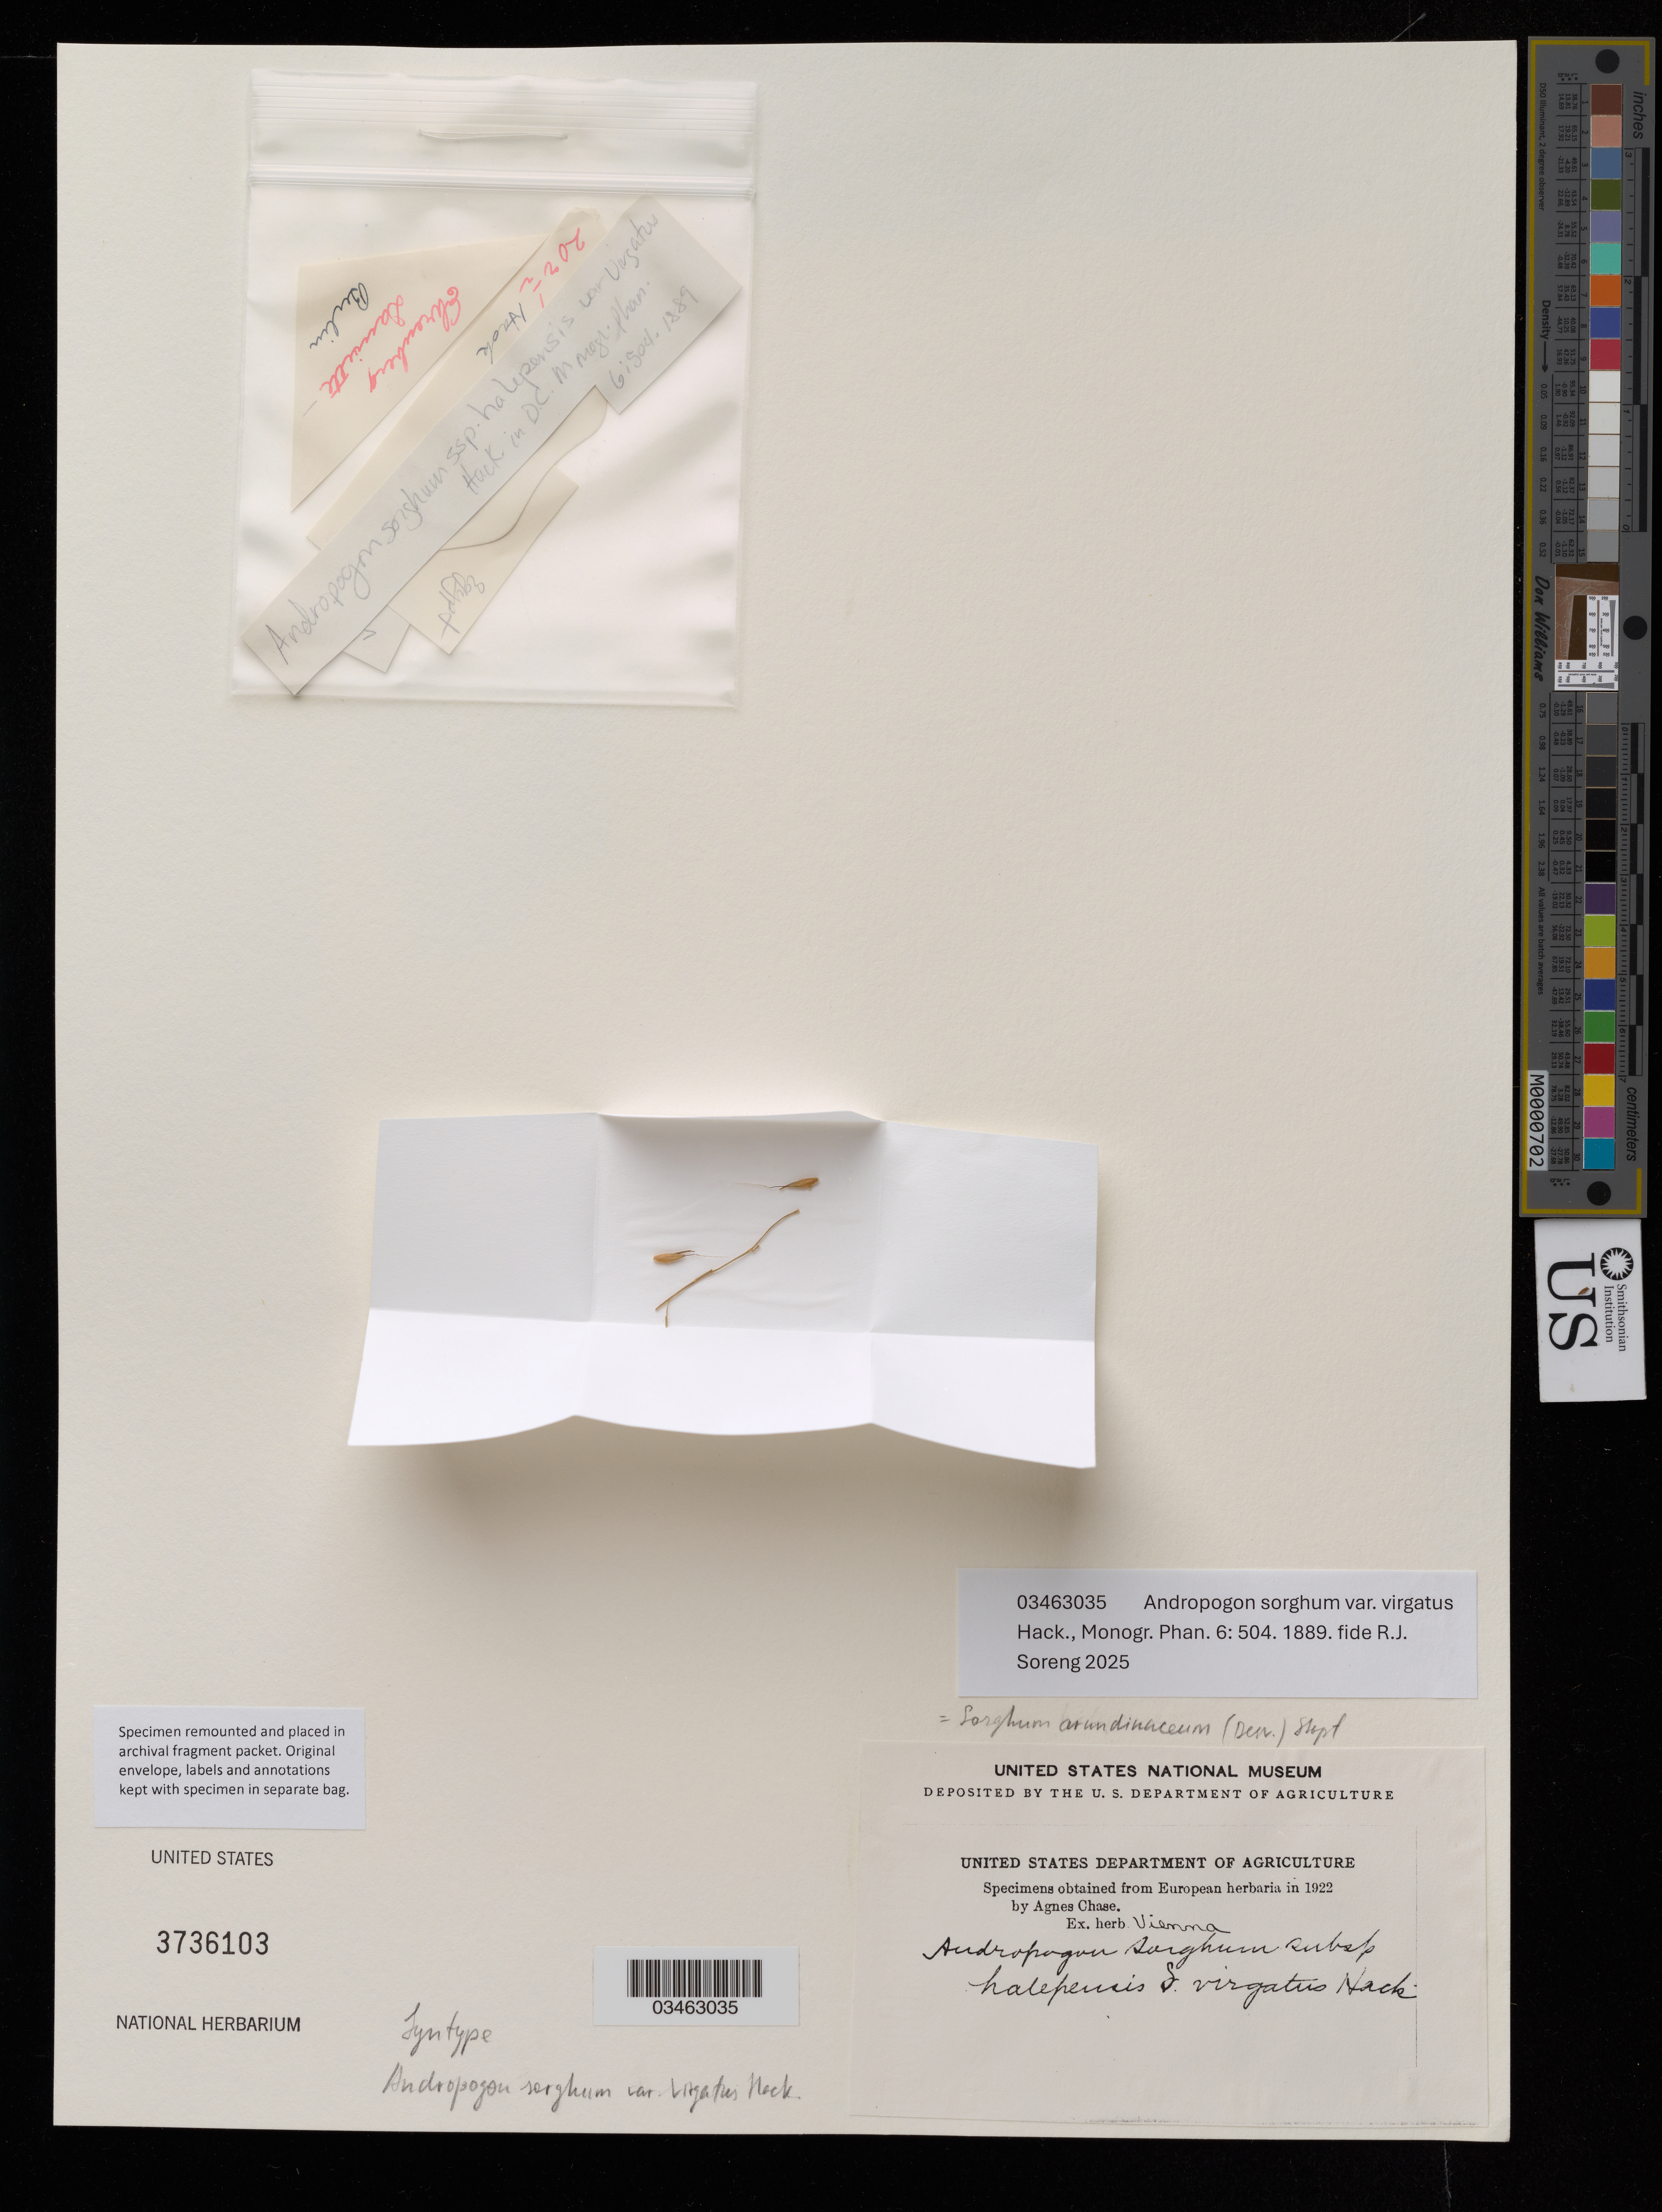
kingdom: Plantae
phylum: Tracheophyta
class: Liliopsida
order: Poales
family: Poaceae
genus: Andropogon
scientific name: Andropogon sorghum var. virgatus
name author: Hack.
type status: Syntype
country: Egypt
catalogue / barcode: US 3736103